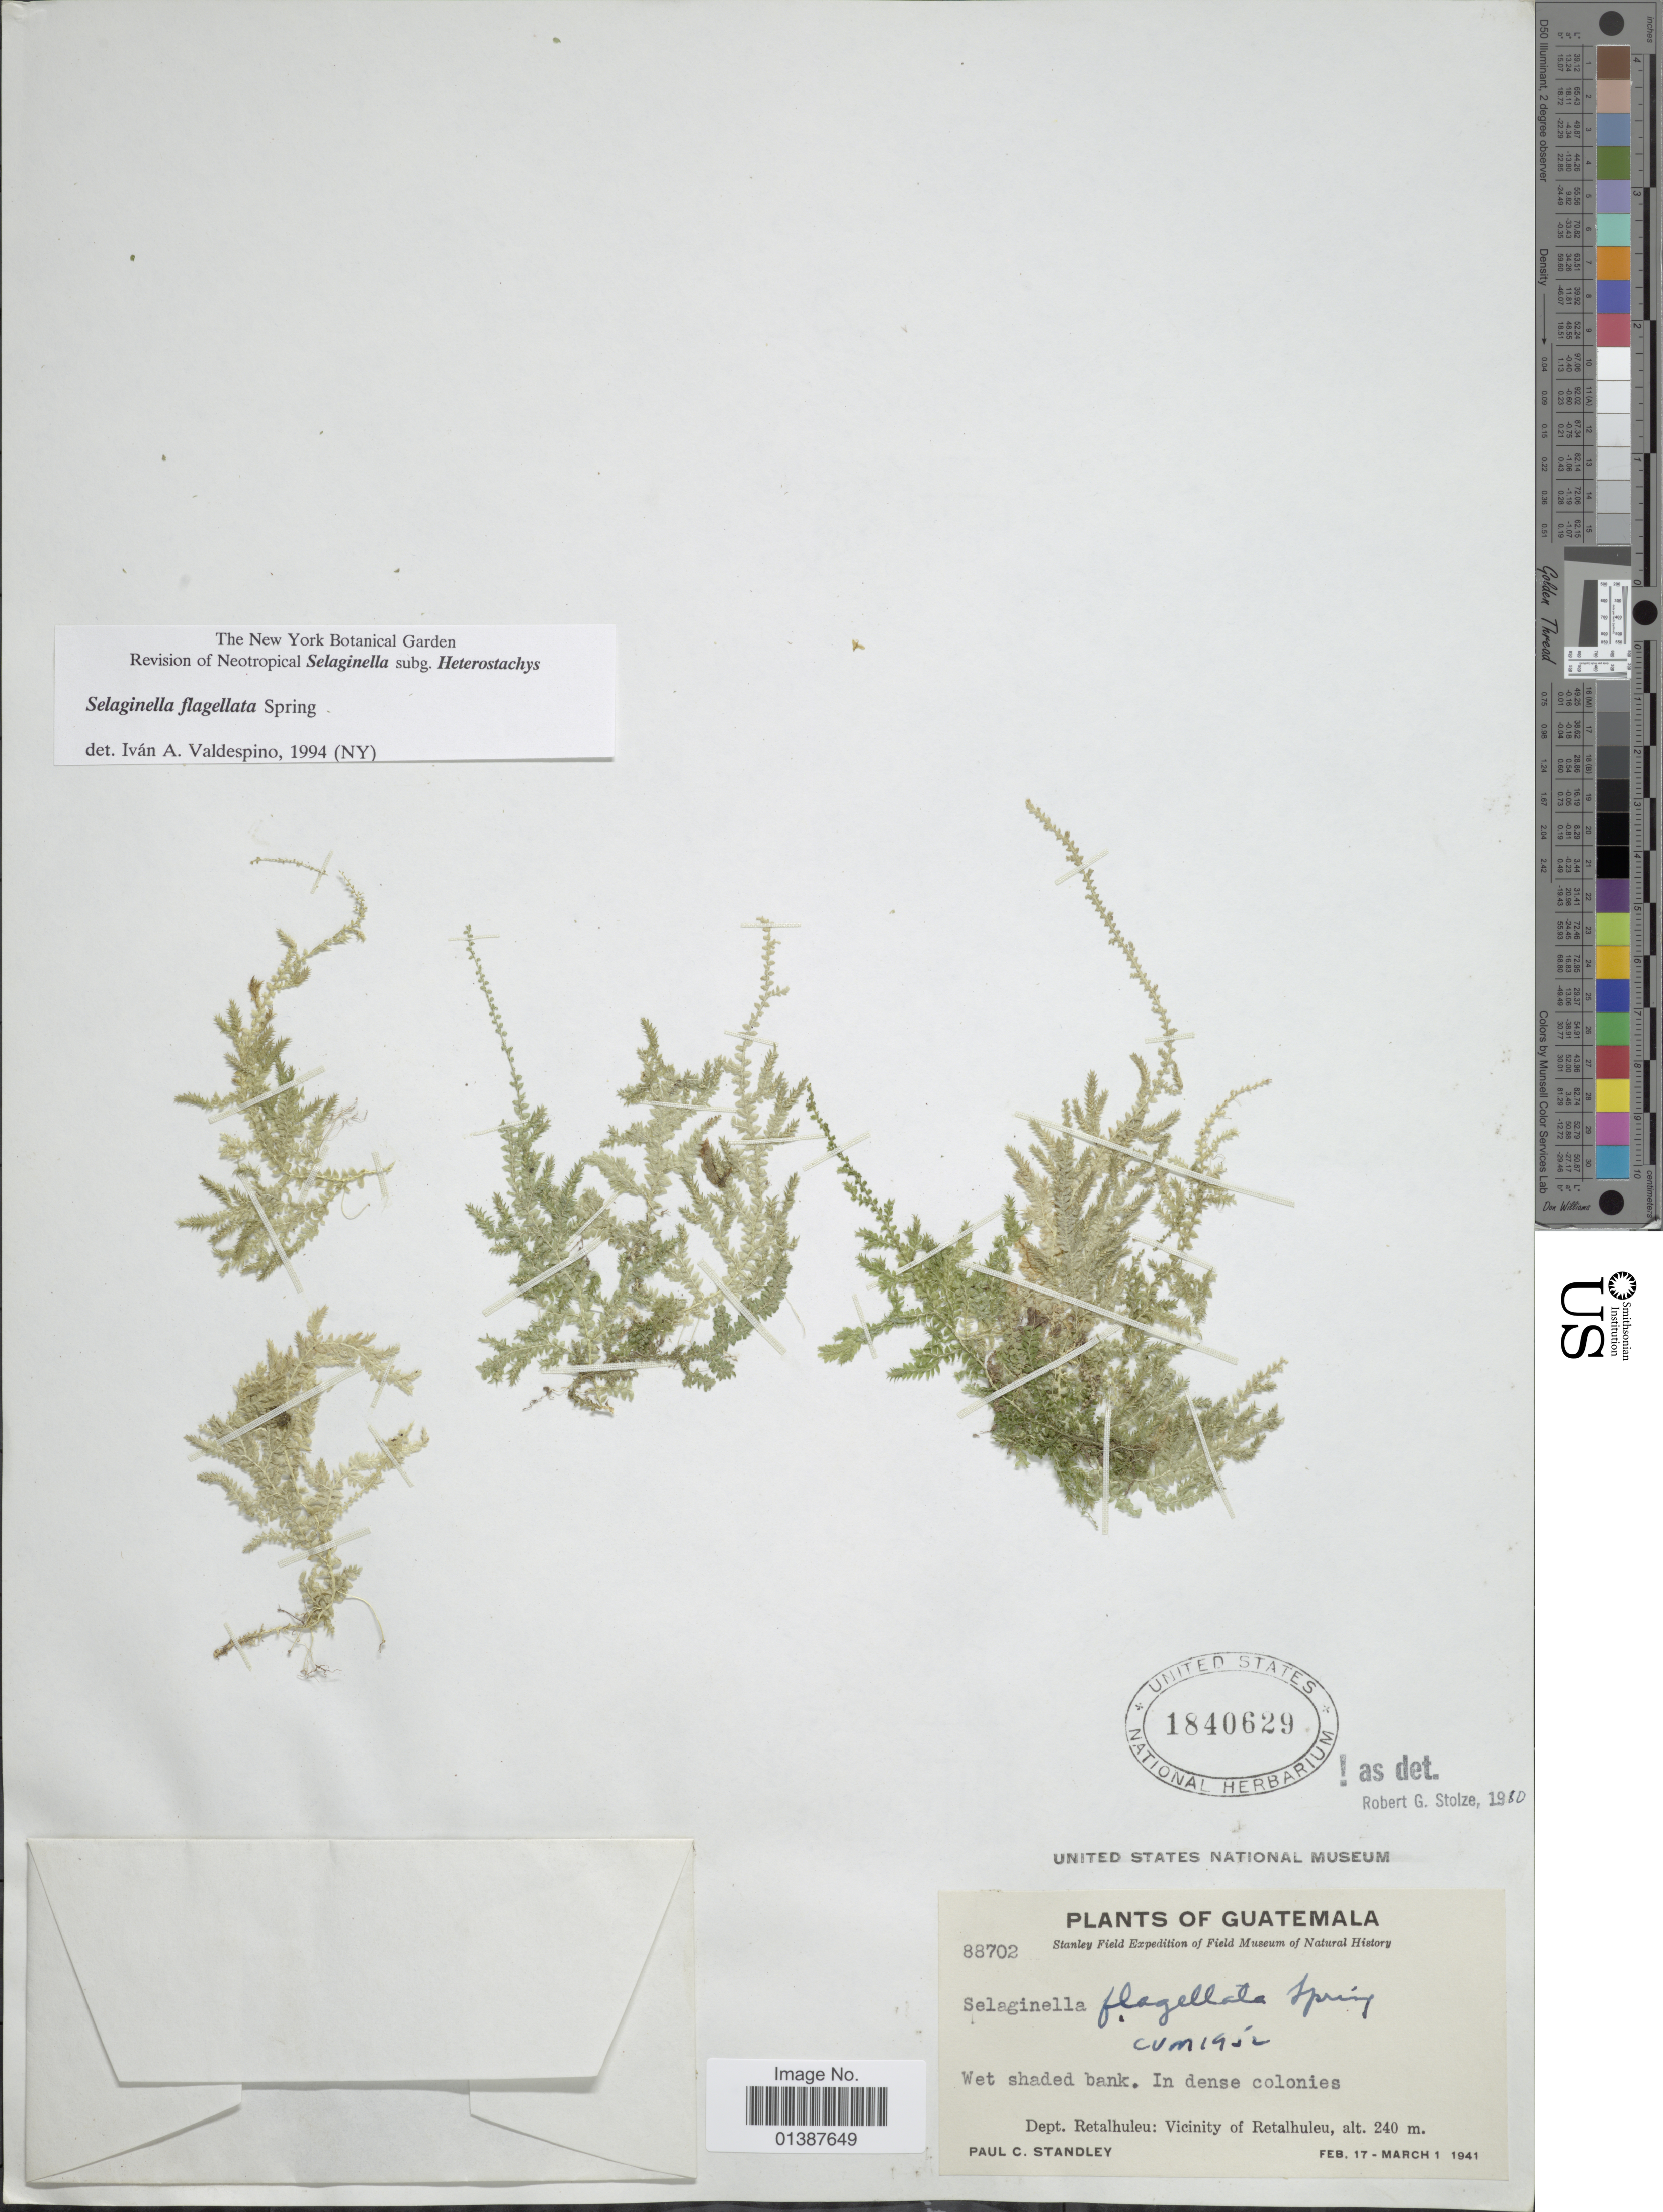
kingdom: Plantae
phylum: Tracheophyta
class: Lycopodiopsida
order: Selaginellales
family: Selaginellaceae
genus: Selaginella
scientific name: Selaginella flagellata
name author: Spring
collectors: P. C. Standley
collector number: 88702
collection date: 1941-02-17/1941-03-01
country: Guatemala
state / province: Retalhuleu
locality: Dept Retalhuleu: Vicinity of Retalhuleu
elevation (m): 240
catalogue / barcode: US 1840629